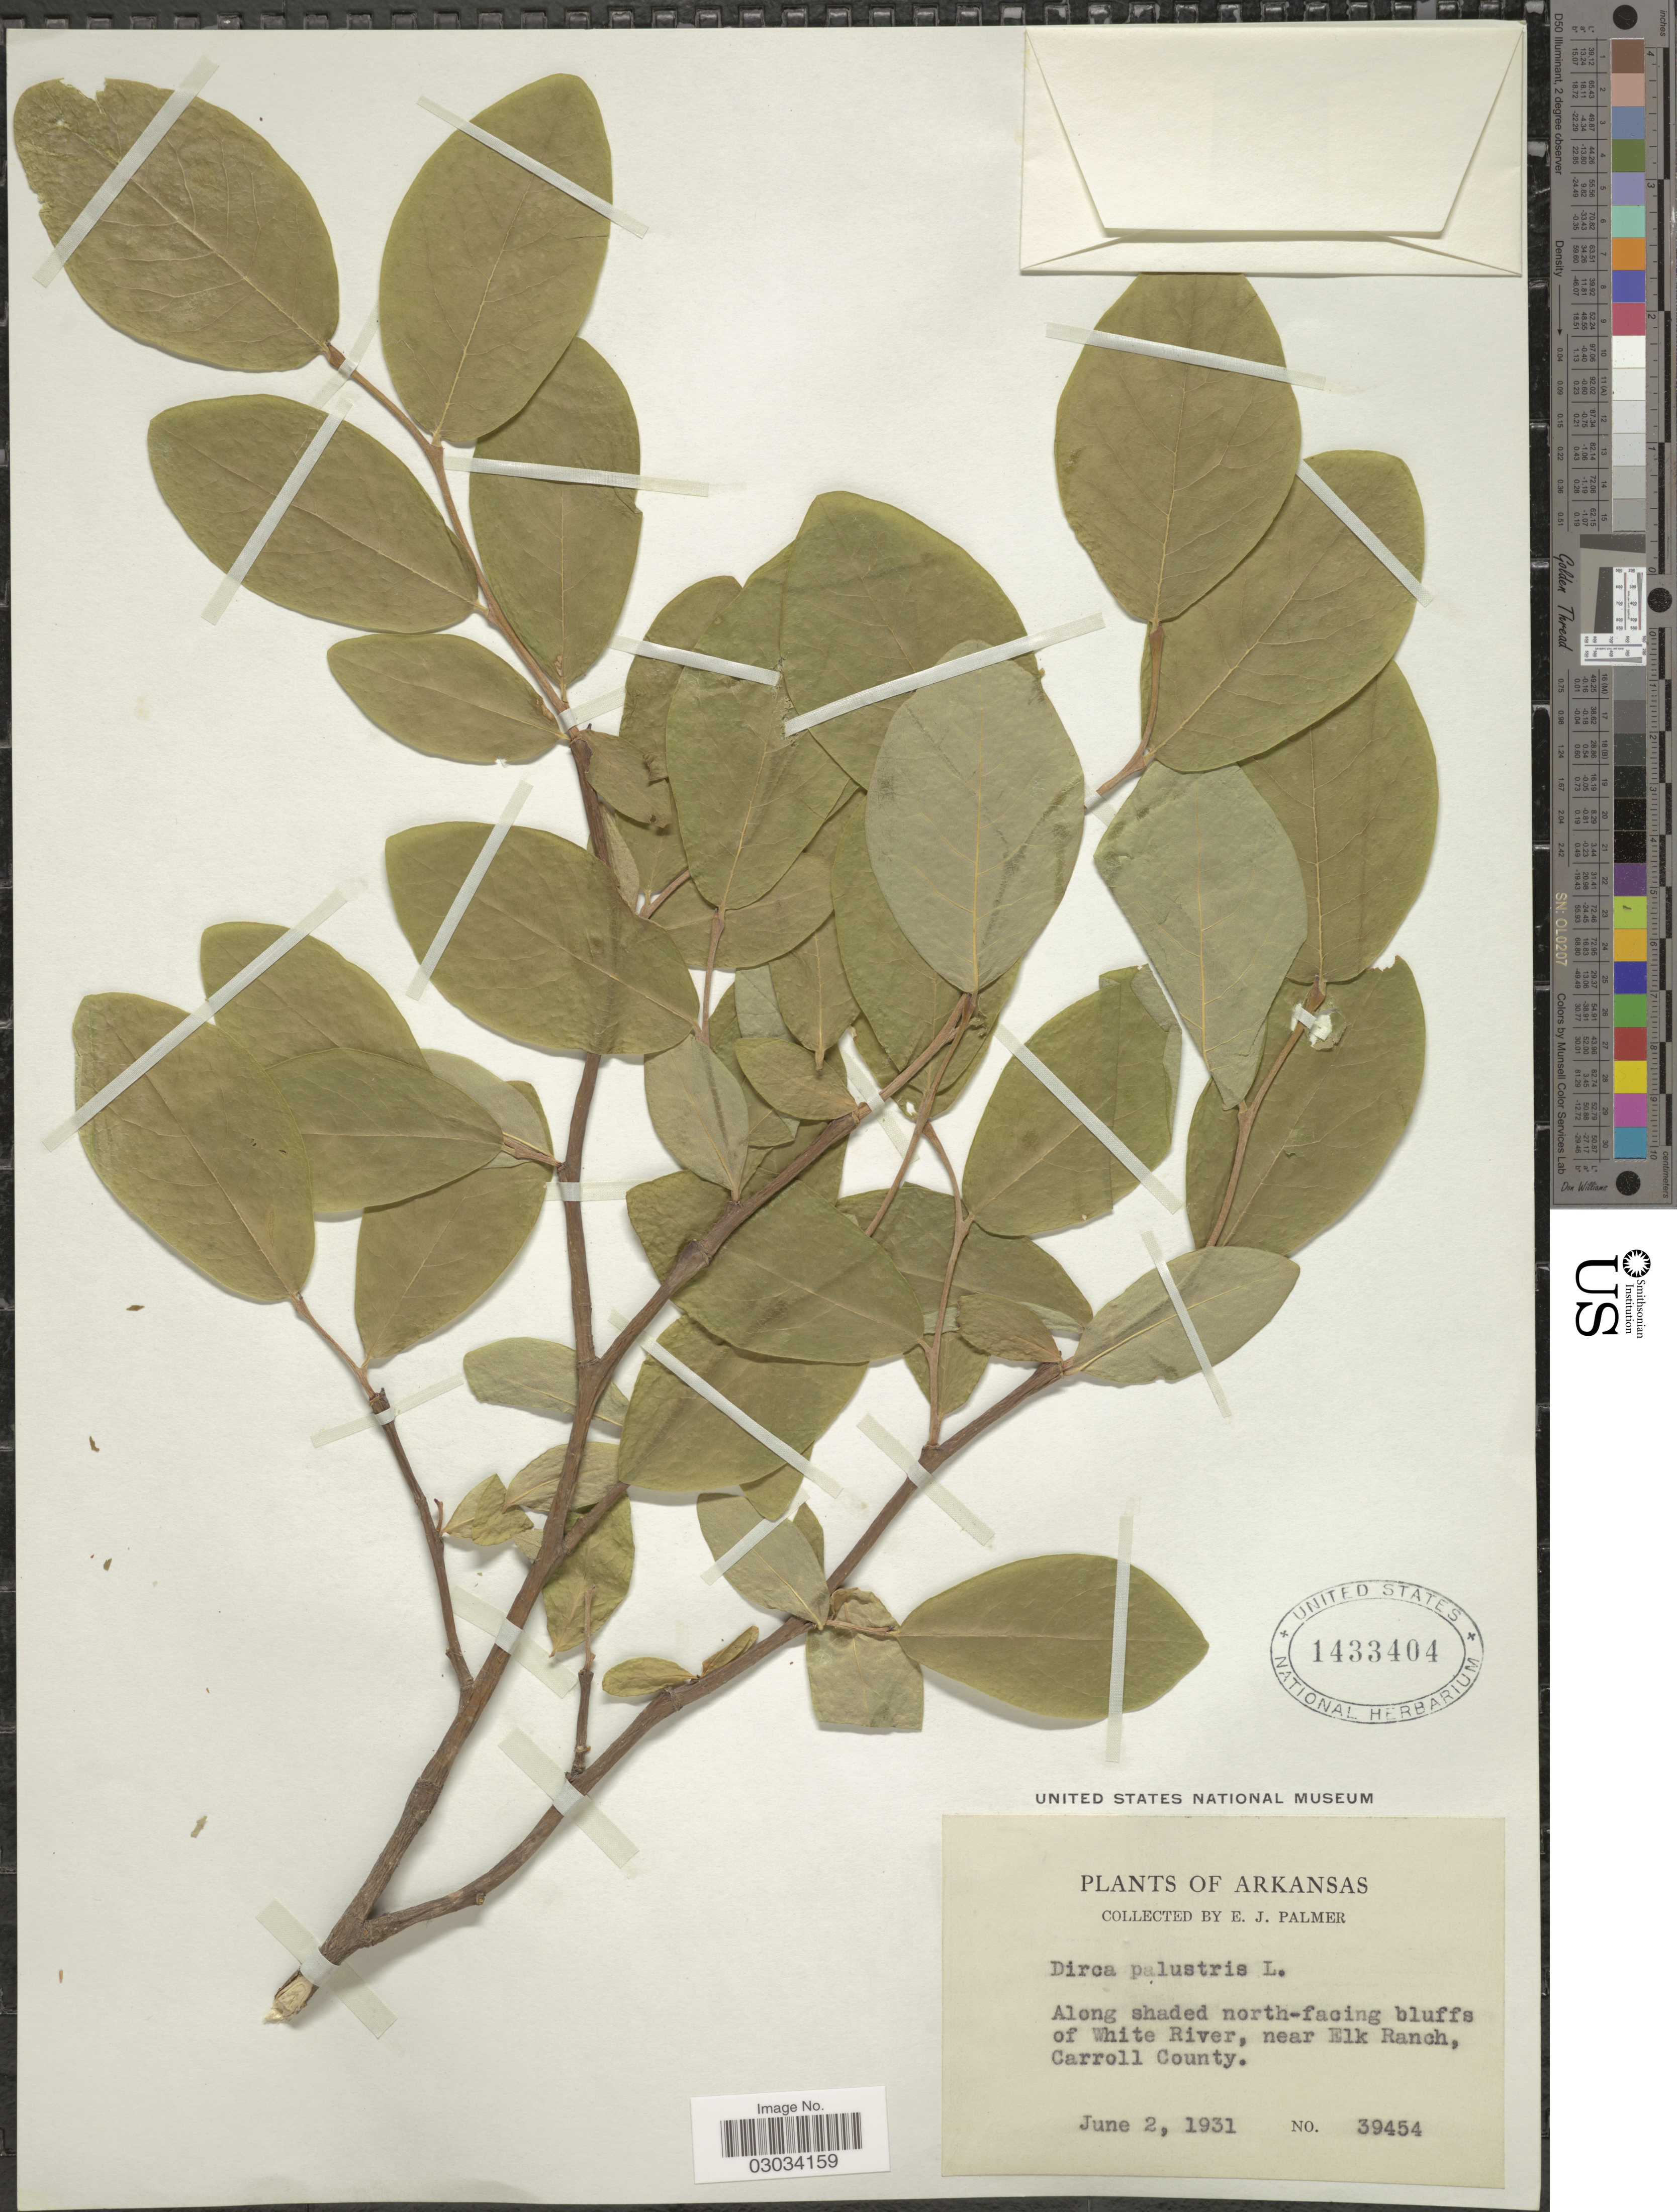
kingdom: Plantae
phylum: Tracheophyta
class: Magnoliopsida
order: Malvales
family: Thymelaeaceae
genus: Dirca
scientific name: Dirca palustris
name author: L.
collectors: E. J. Palmer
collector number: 39454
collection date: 1931-06-02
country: United States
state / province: Arkansas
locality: Along shaded north-facing bluffs of White River, near Elk Ranch, Carroll County.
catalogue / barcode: US 1433404